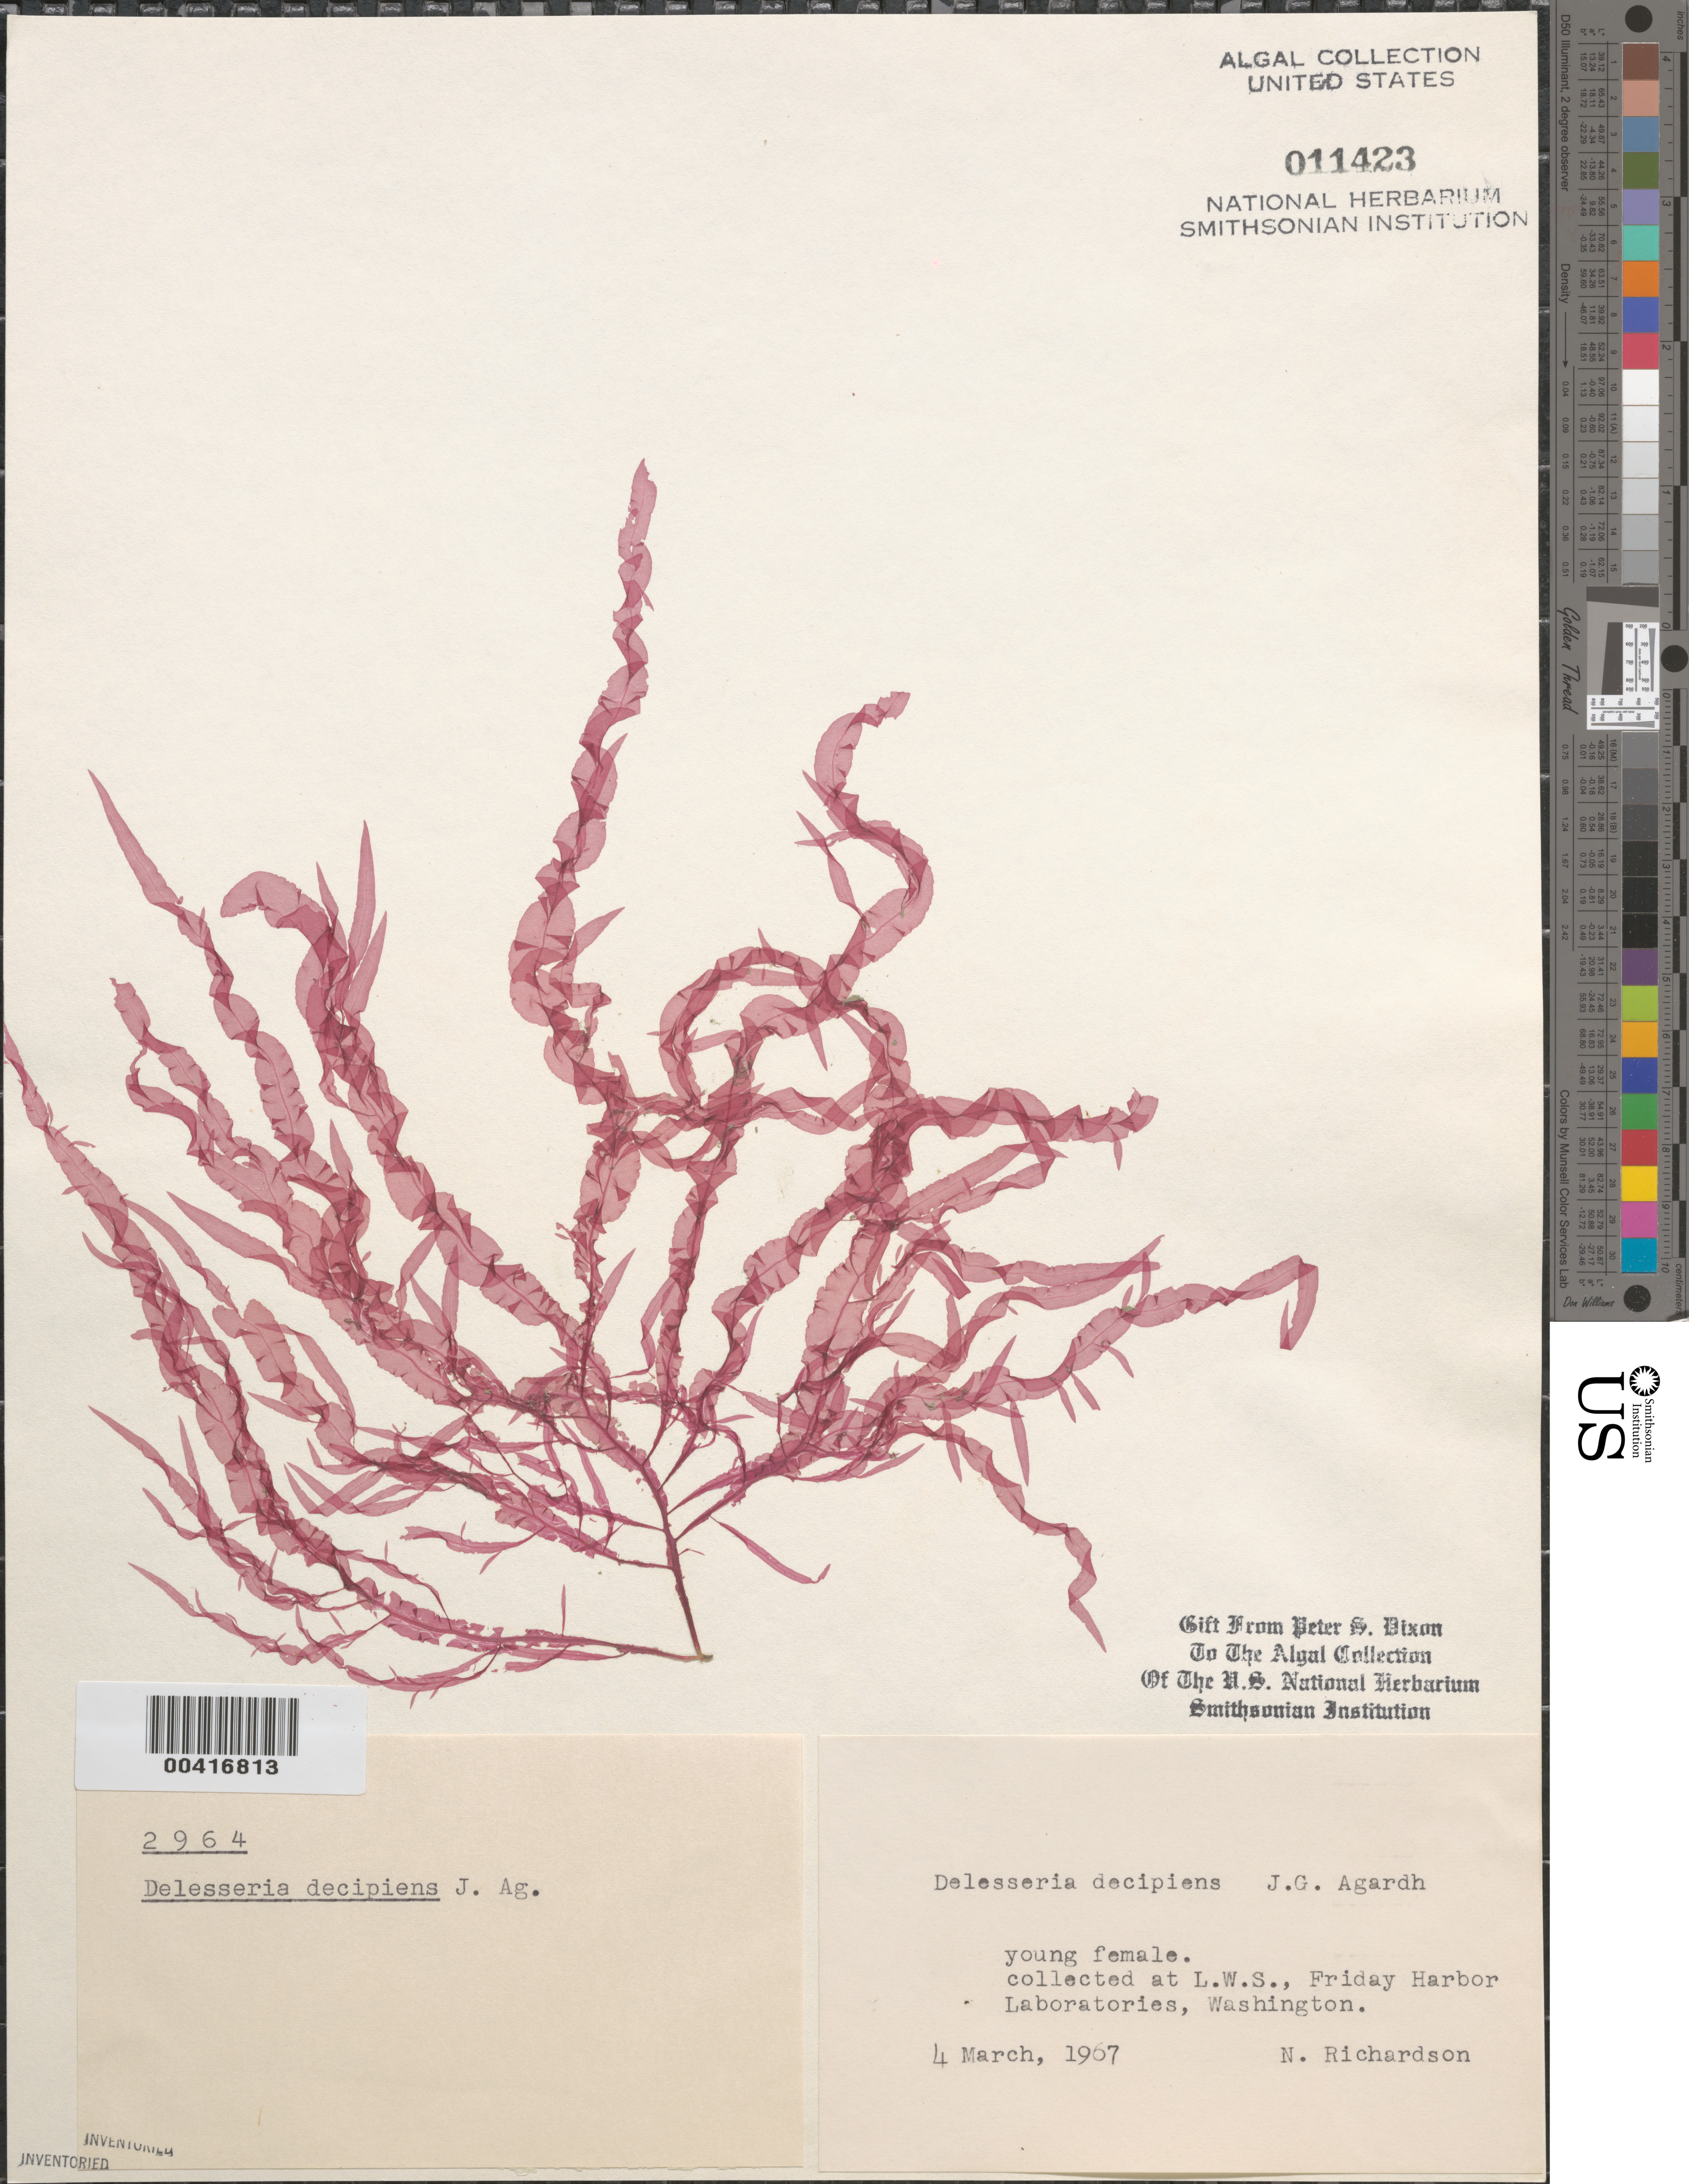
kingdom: Plantae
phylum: Rhodophyta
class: Florideophyceae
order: Ceramiales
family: Delesseriaceae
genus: Cumathamnion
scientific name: Cumathamnion decipiens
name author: (J. Agardh) M.J. Wynne & G.W. Saunders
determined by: Algae name updating Project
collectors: N. Richardson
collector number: PSD 2964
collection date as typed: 04 Mar 1967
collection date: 1967-03-04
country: United States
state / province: Washington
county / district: San Juan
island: San Juan Island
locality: Friday Harbor Laboratories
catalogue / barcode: US 11423